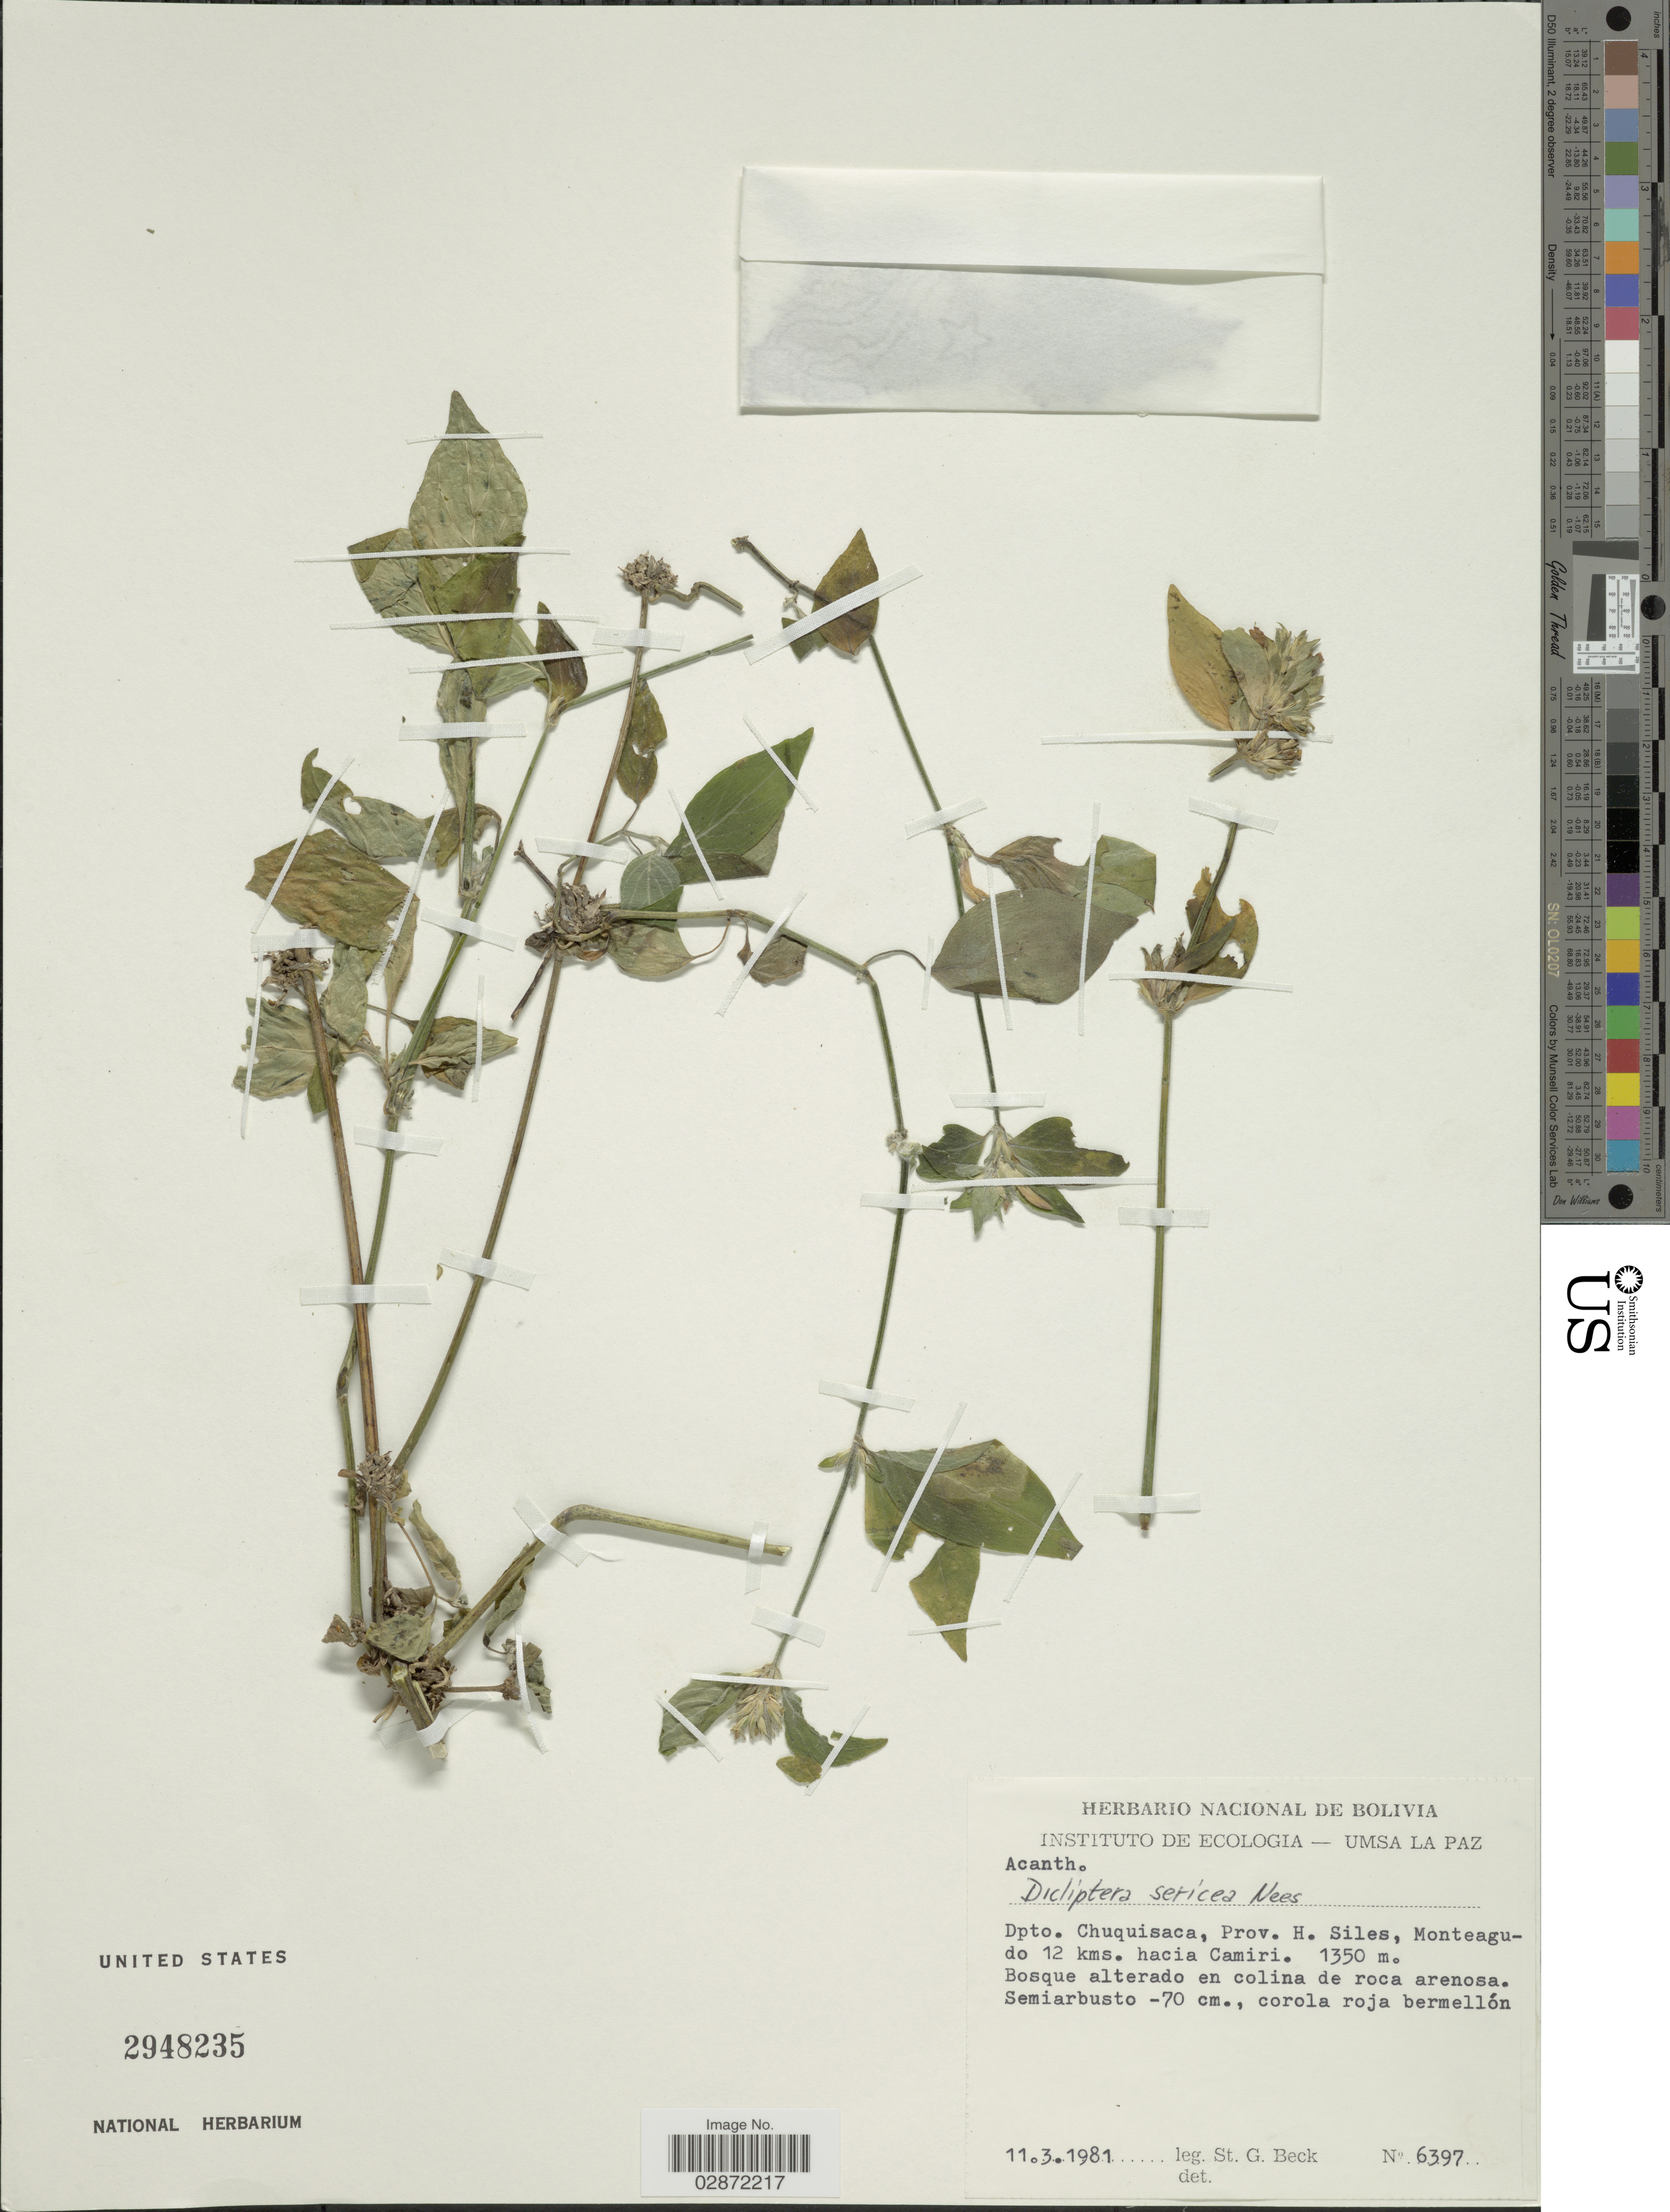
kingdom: Plantae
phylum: Tracheophyta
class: Magnoliopsida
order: Lamiales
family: Acanthaceae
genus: Dicliptera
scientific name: Dicliptera squarrosa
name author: Nees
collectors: S. Beck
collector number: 6397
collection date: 1981-03-11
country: Bolivia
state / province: Chuquisaca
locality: Dpto. Chuquisaca, Prov. H. Siles, Monteagudo 12 kms. hacia Camiri.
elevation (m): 1350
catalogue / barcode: US 2948235